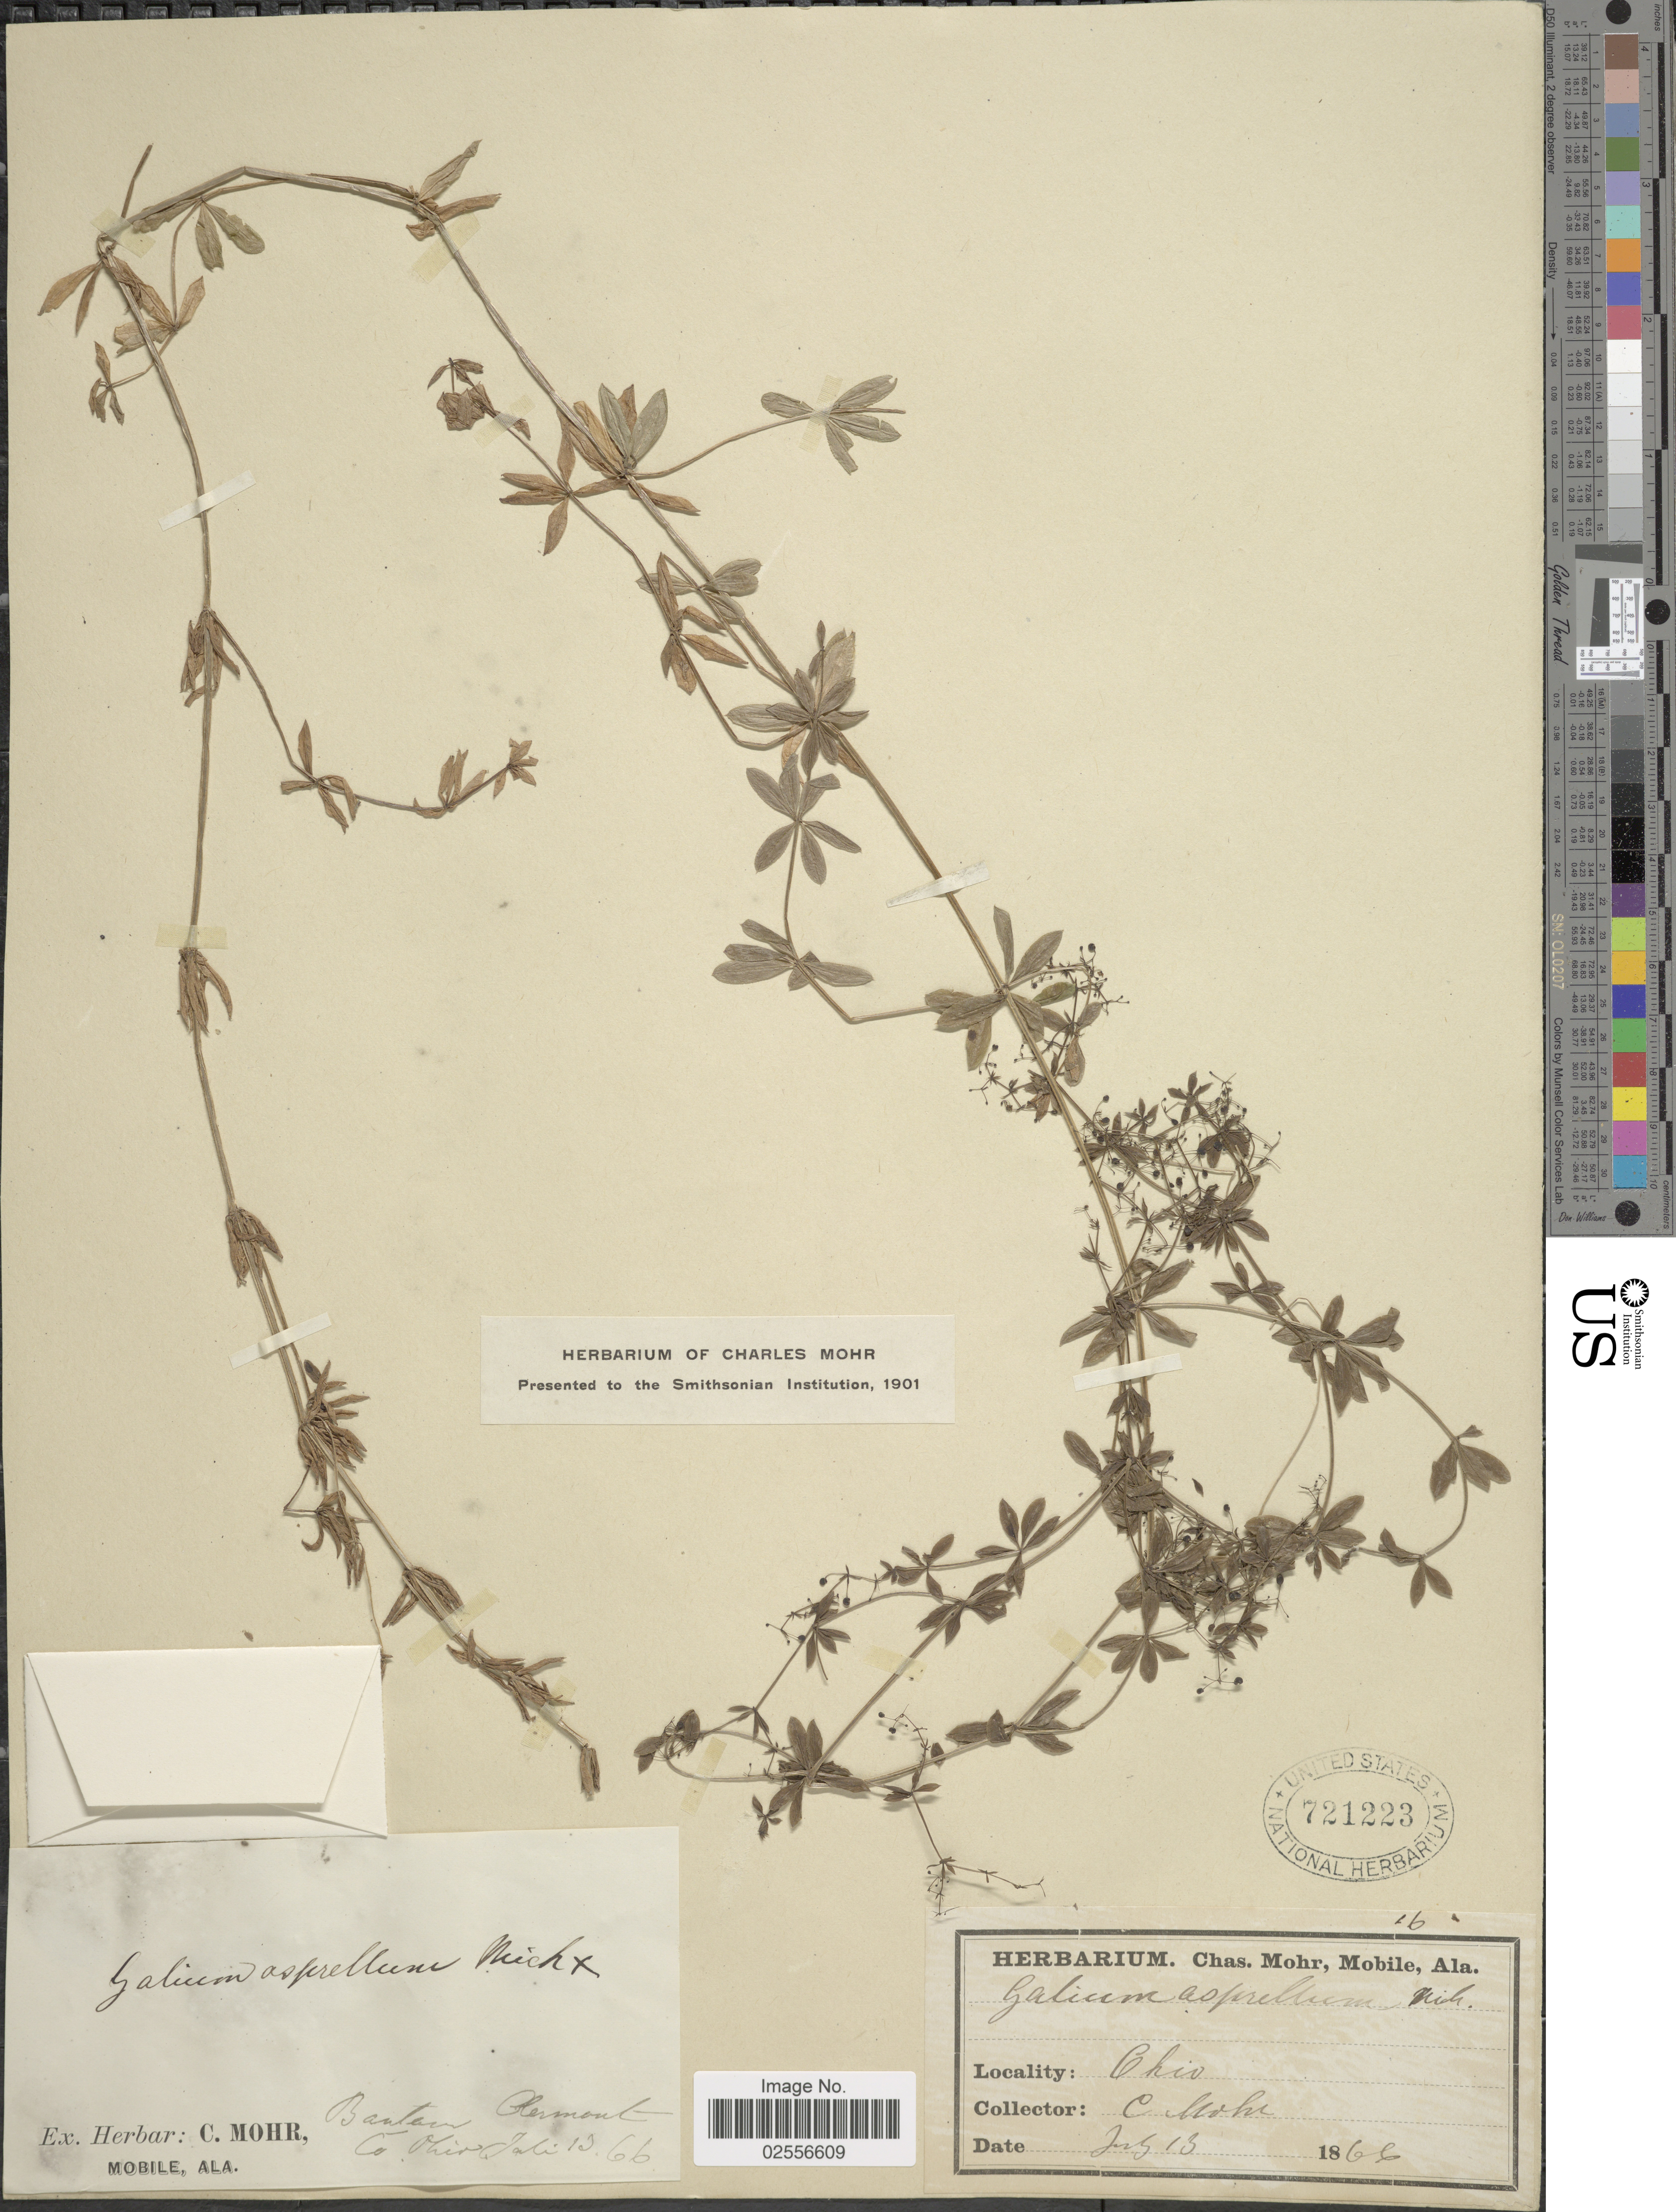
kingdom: Plantae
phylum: Tracheophyta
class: Magnoliopsida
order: Gentianales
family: Rubiaceae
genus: Galium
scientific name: Galium asprellum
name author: Michx.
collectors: C. T. Mohr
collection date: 1866-07-13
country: United States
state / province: Ohio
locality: Bantam, Clermont Co.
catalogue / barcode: US 721223